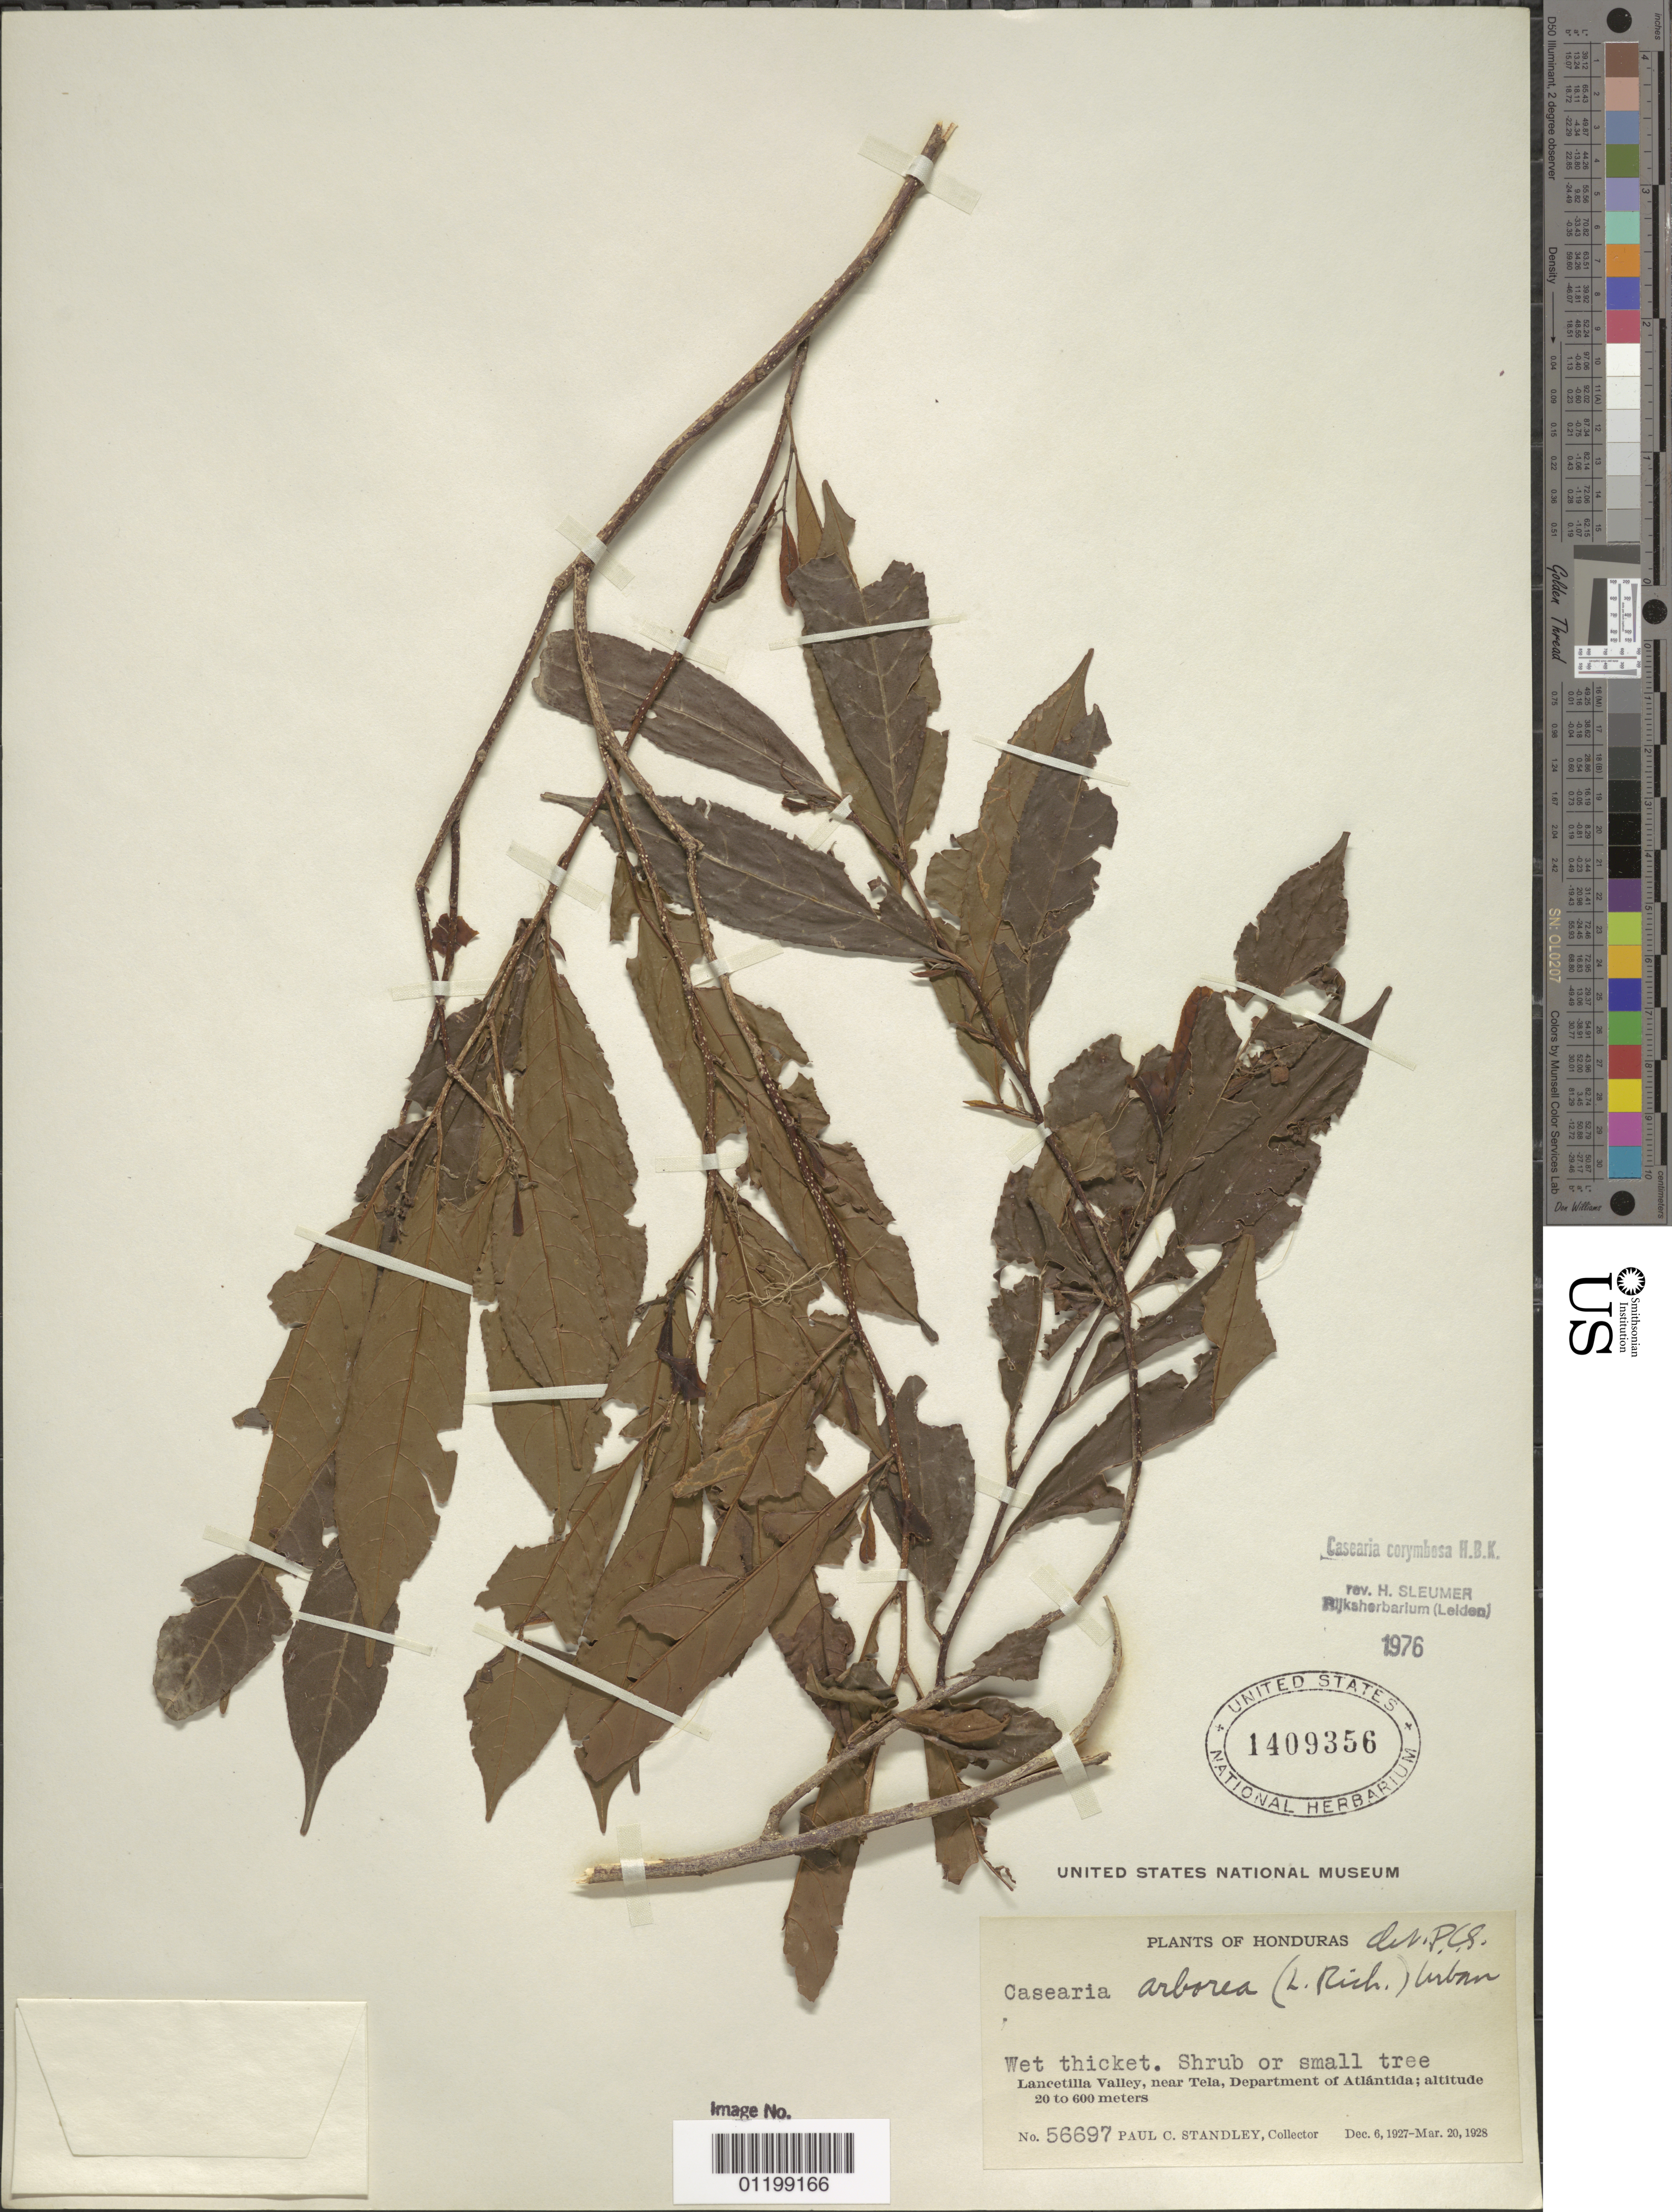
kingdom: Plantae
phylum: Tracheophyta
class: Magnoliopsida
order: Malpighiales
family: Salicaceae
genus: Casearia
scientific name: Casearia corymbosa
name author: Kunth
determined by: Sleumer, H. O.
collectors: P. C. Standley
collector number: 56697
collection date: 1927-12-06/1928-03-20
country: Honduras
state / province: Atlántida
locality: Lancetilla Valley, near Tela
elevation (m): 20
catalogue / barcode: US 1409356